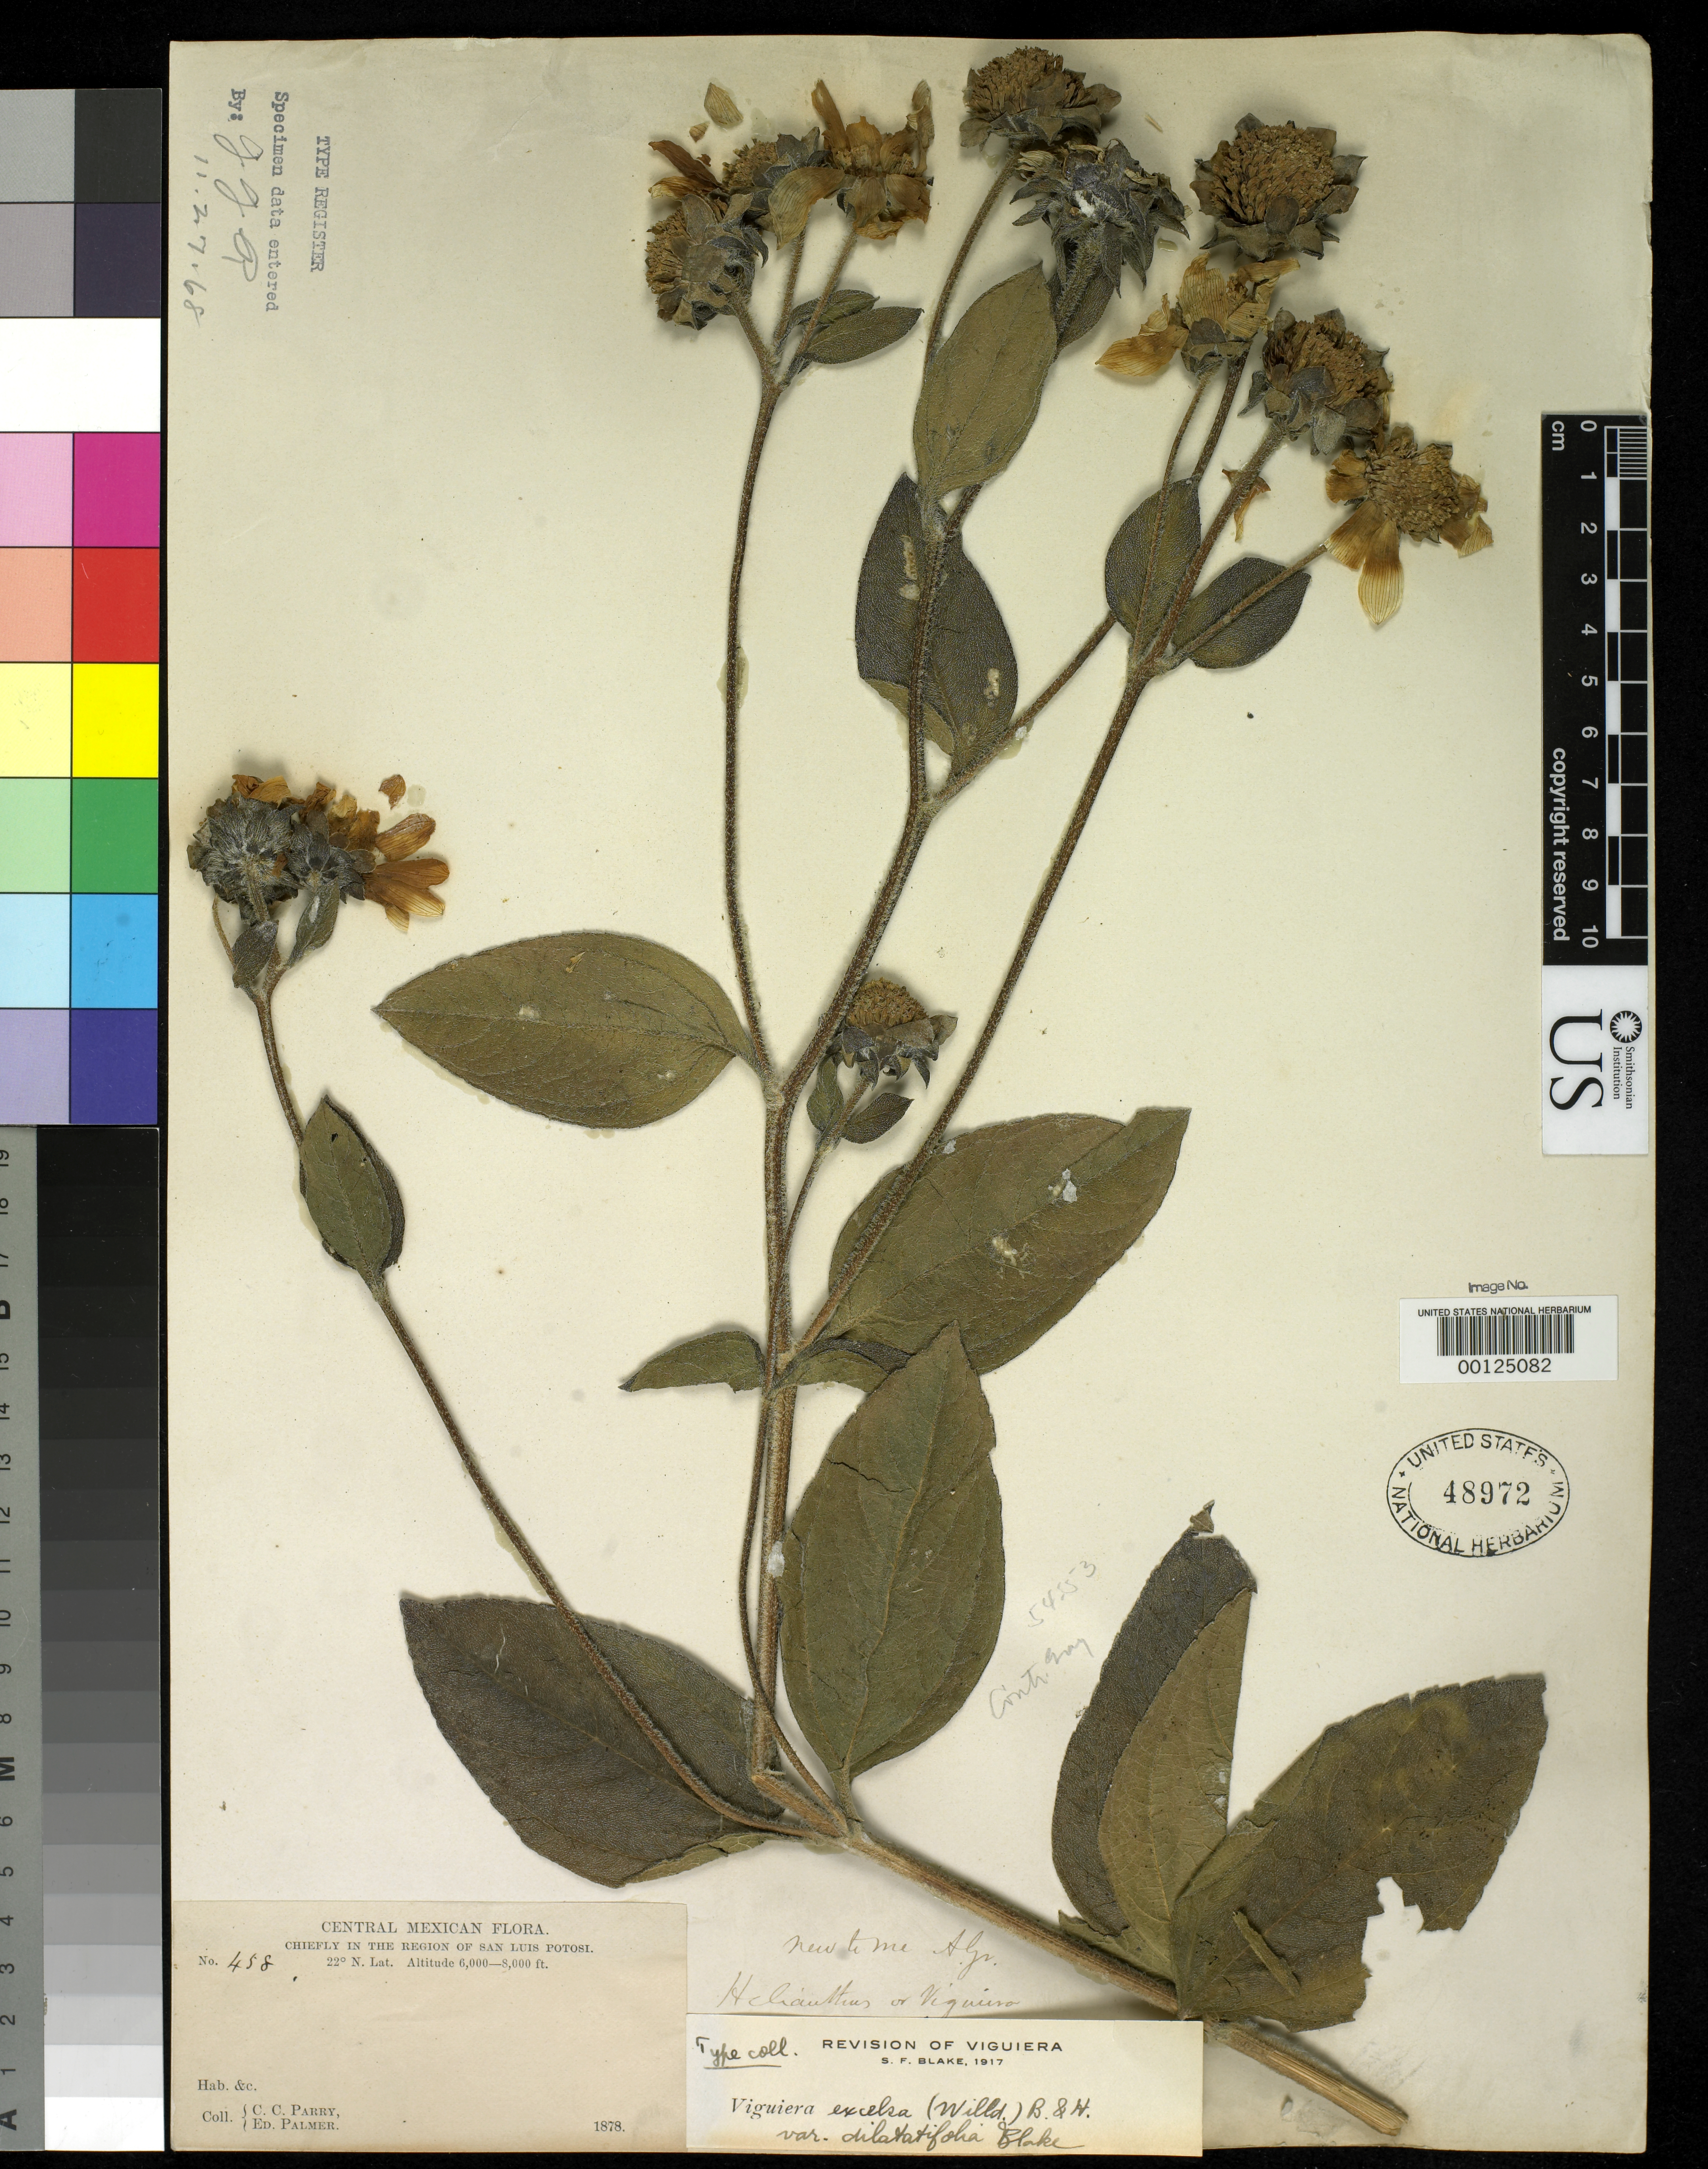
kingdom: Plantae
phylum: Tracheophyta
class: Magnoliopsida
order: Asterales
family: Asteraceae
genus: Viguiera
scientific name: Viguiera excelsa var. dilatatifolia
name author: S.F. Blake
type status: Type Collection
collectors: C. C. Parry & E. Palmer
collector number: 458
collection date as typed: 1878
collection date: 1878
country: Mexico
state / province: San Luis Potosi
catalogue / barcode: US 48972